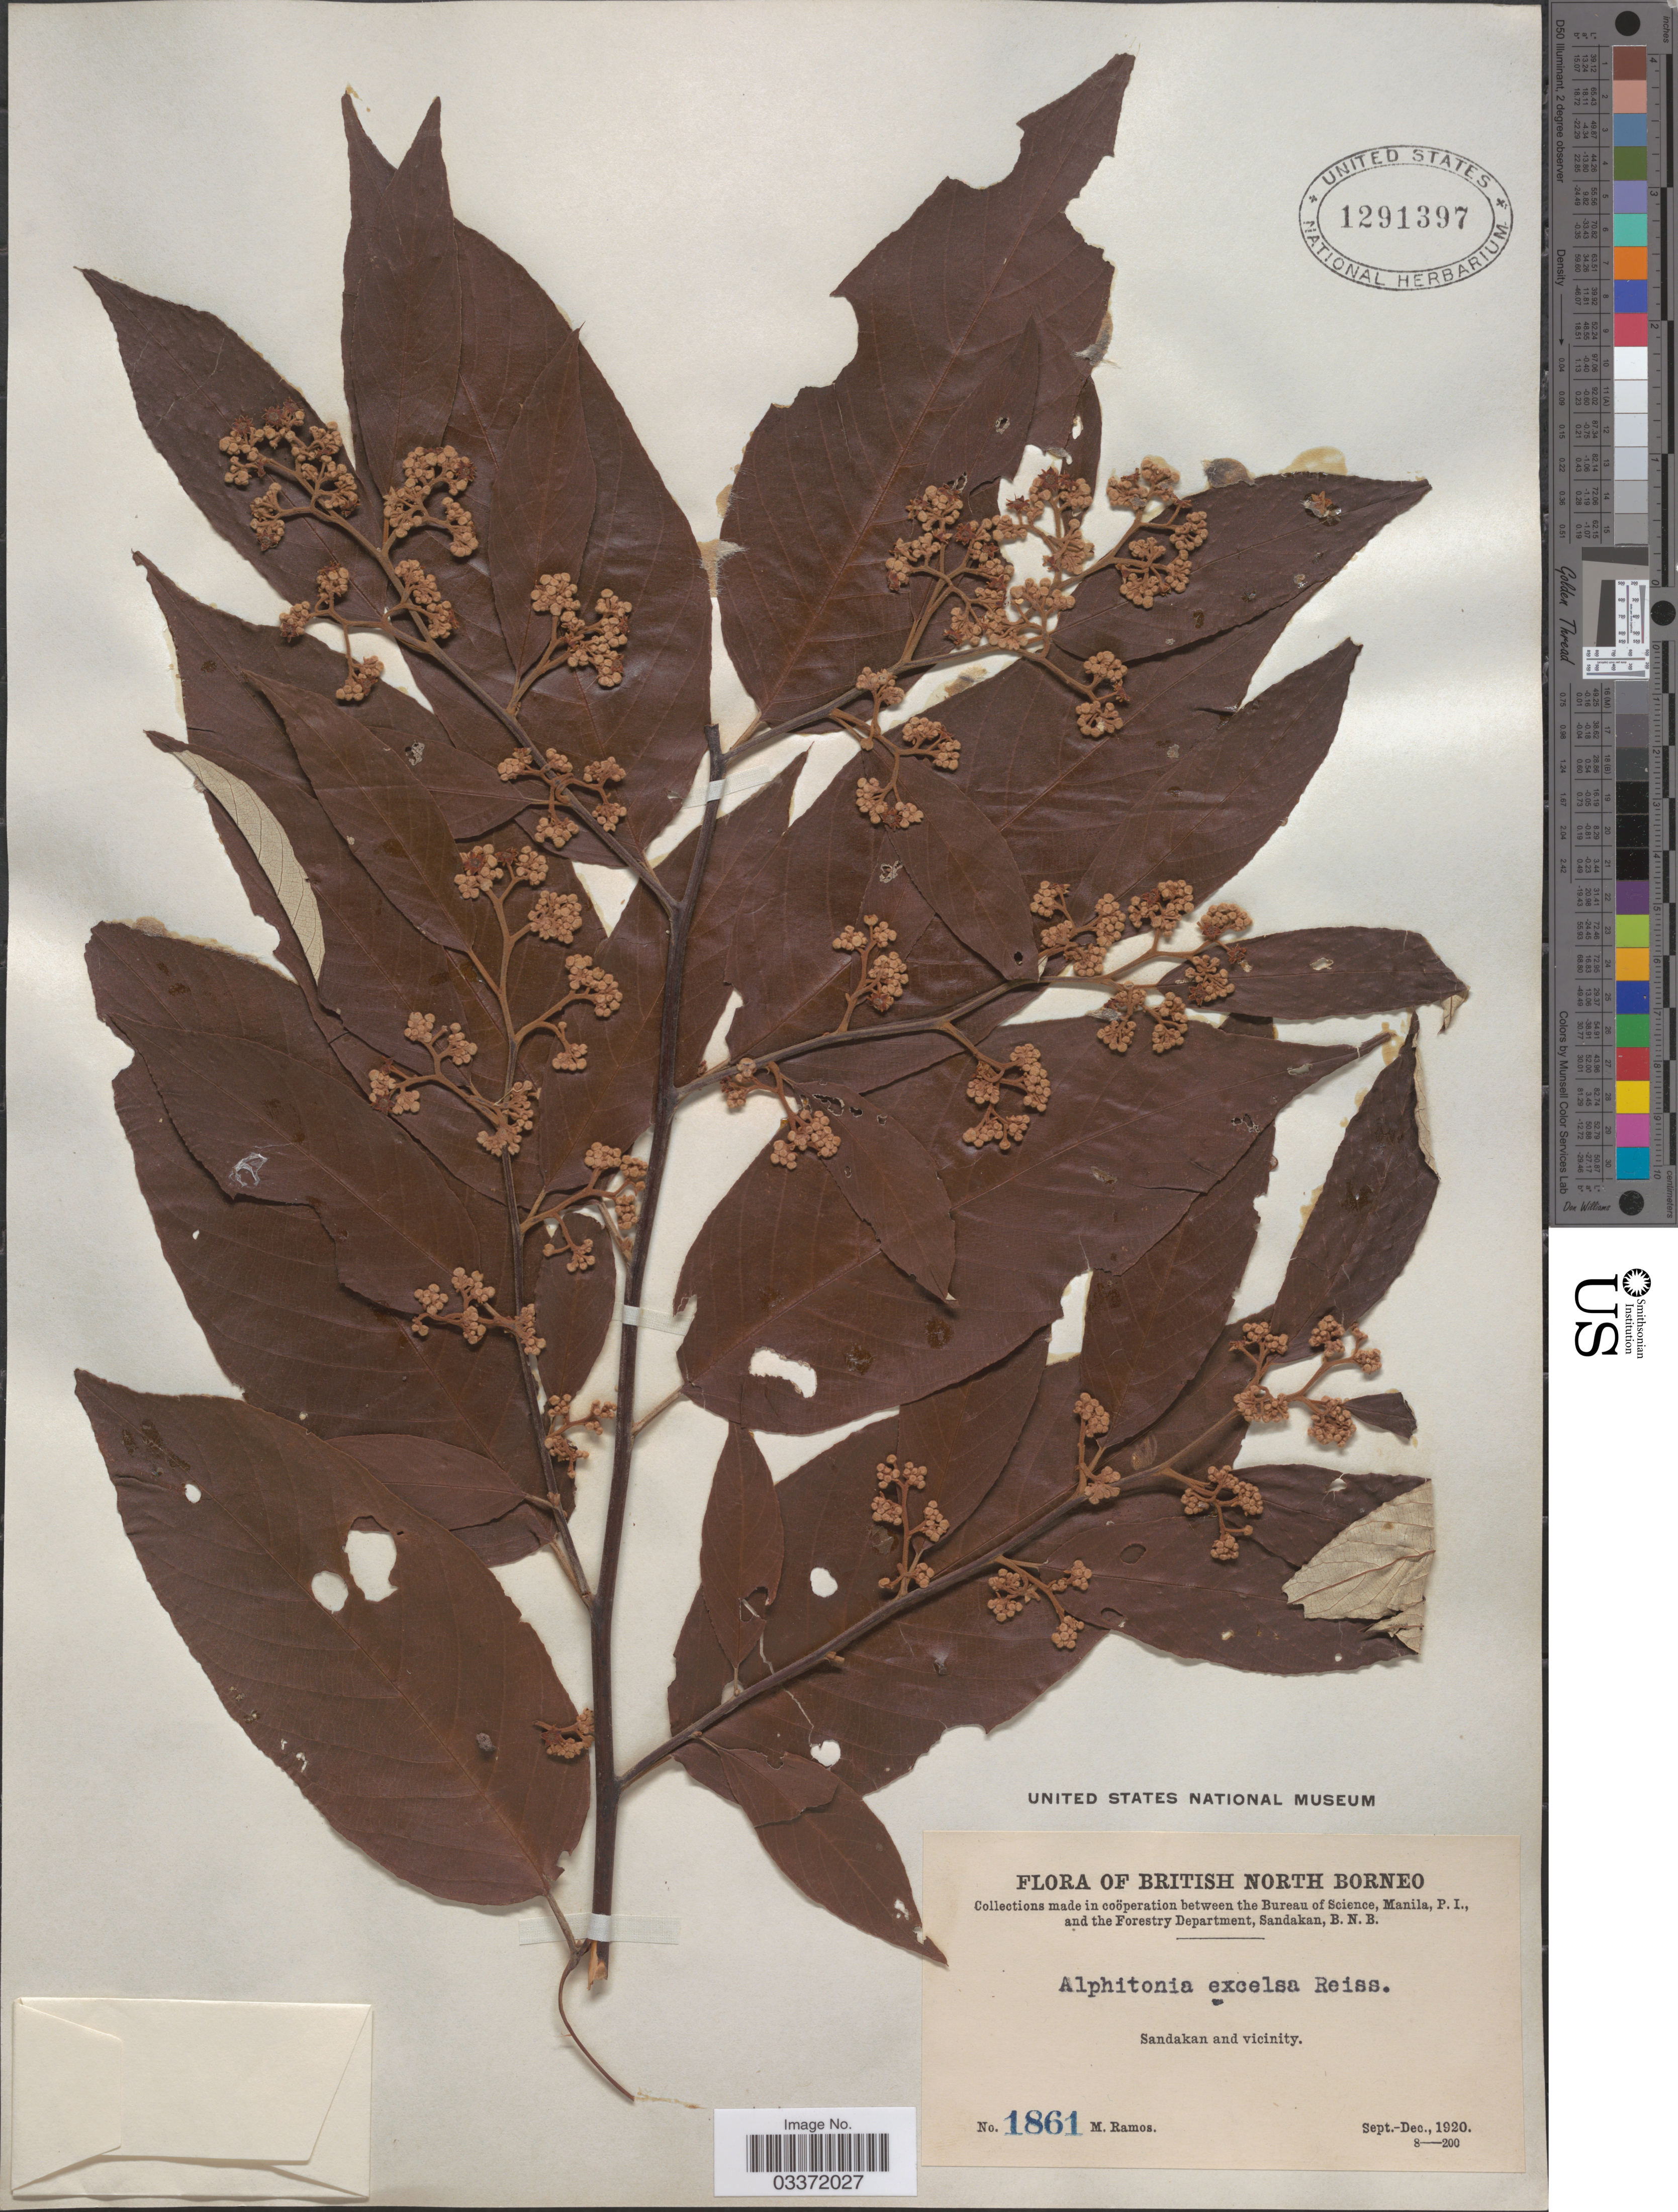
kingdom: Plantae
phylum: Tracheophyta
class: Magnoliopsida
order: Rosales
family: Rhamnaceae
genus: Alphitonia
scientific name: Alphitonia excelsa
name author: Reissek ex Endl.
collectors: M. Ramos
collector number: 1861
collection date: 1920-09/1920-12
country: Malaysia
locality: British North Borneo. Sandakan and vicinity.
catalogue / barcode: US 1291397